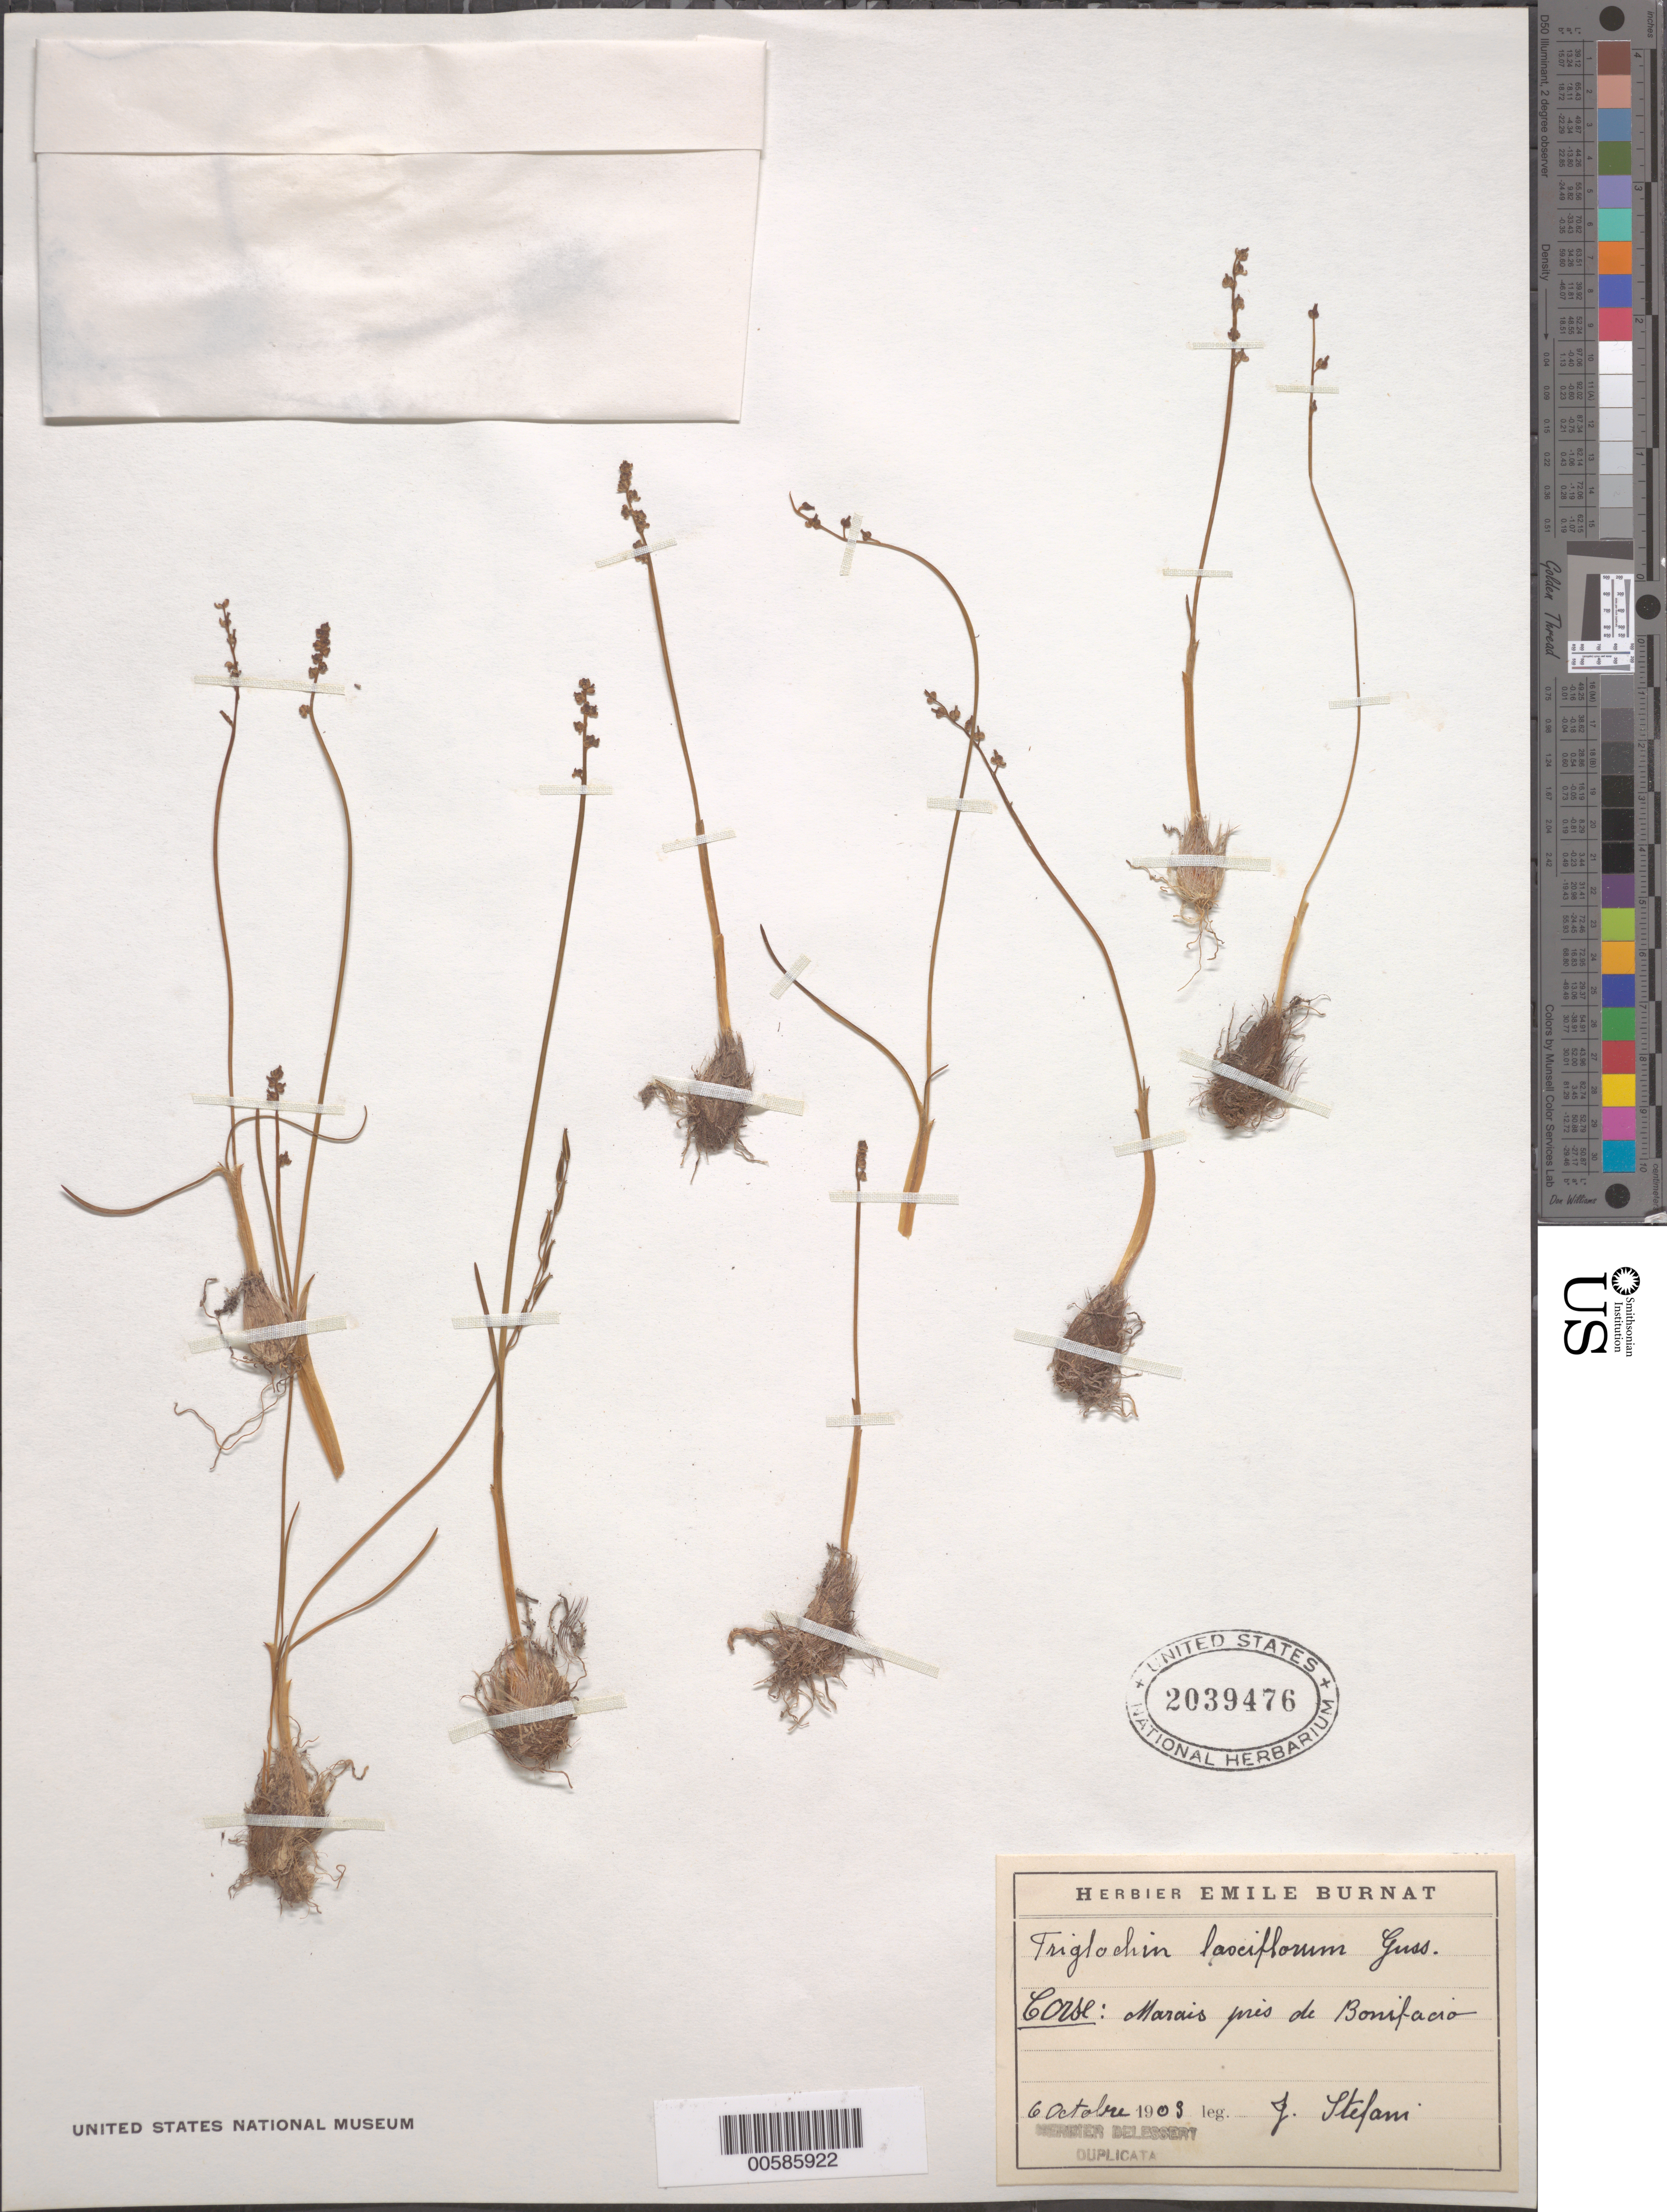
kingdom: Plantae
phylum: Tracheophyta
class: Liliopsida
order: Alismatales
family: Juncaginaceae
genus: Triglochin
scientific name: Triglochin laxiflorum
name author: Gussone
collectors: J. Stefani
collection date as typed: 06 Oct 1903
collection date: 1903-10-06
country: France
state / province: Corsica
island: Corse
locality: Corse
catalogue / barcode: US 2039476